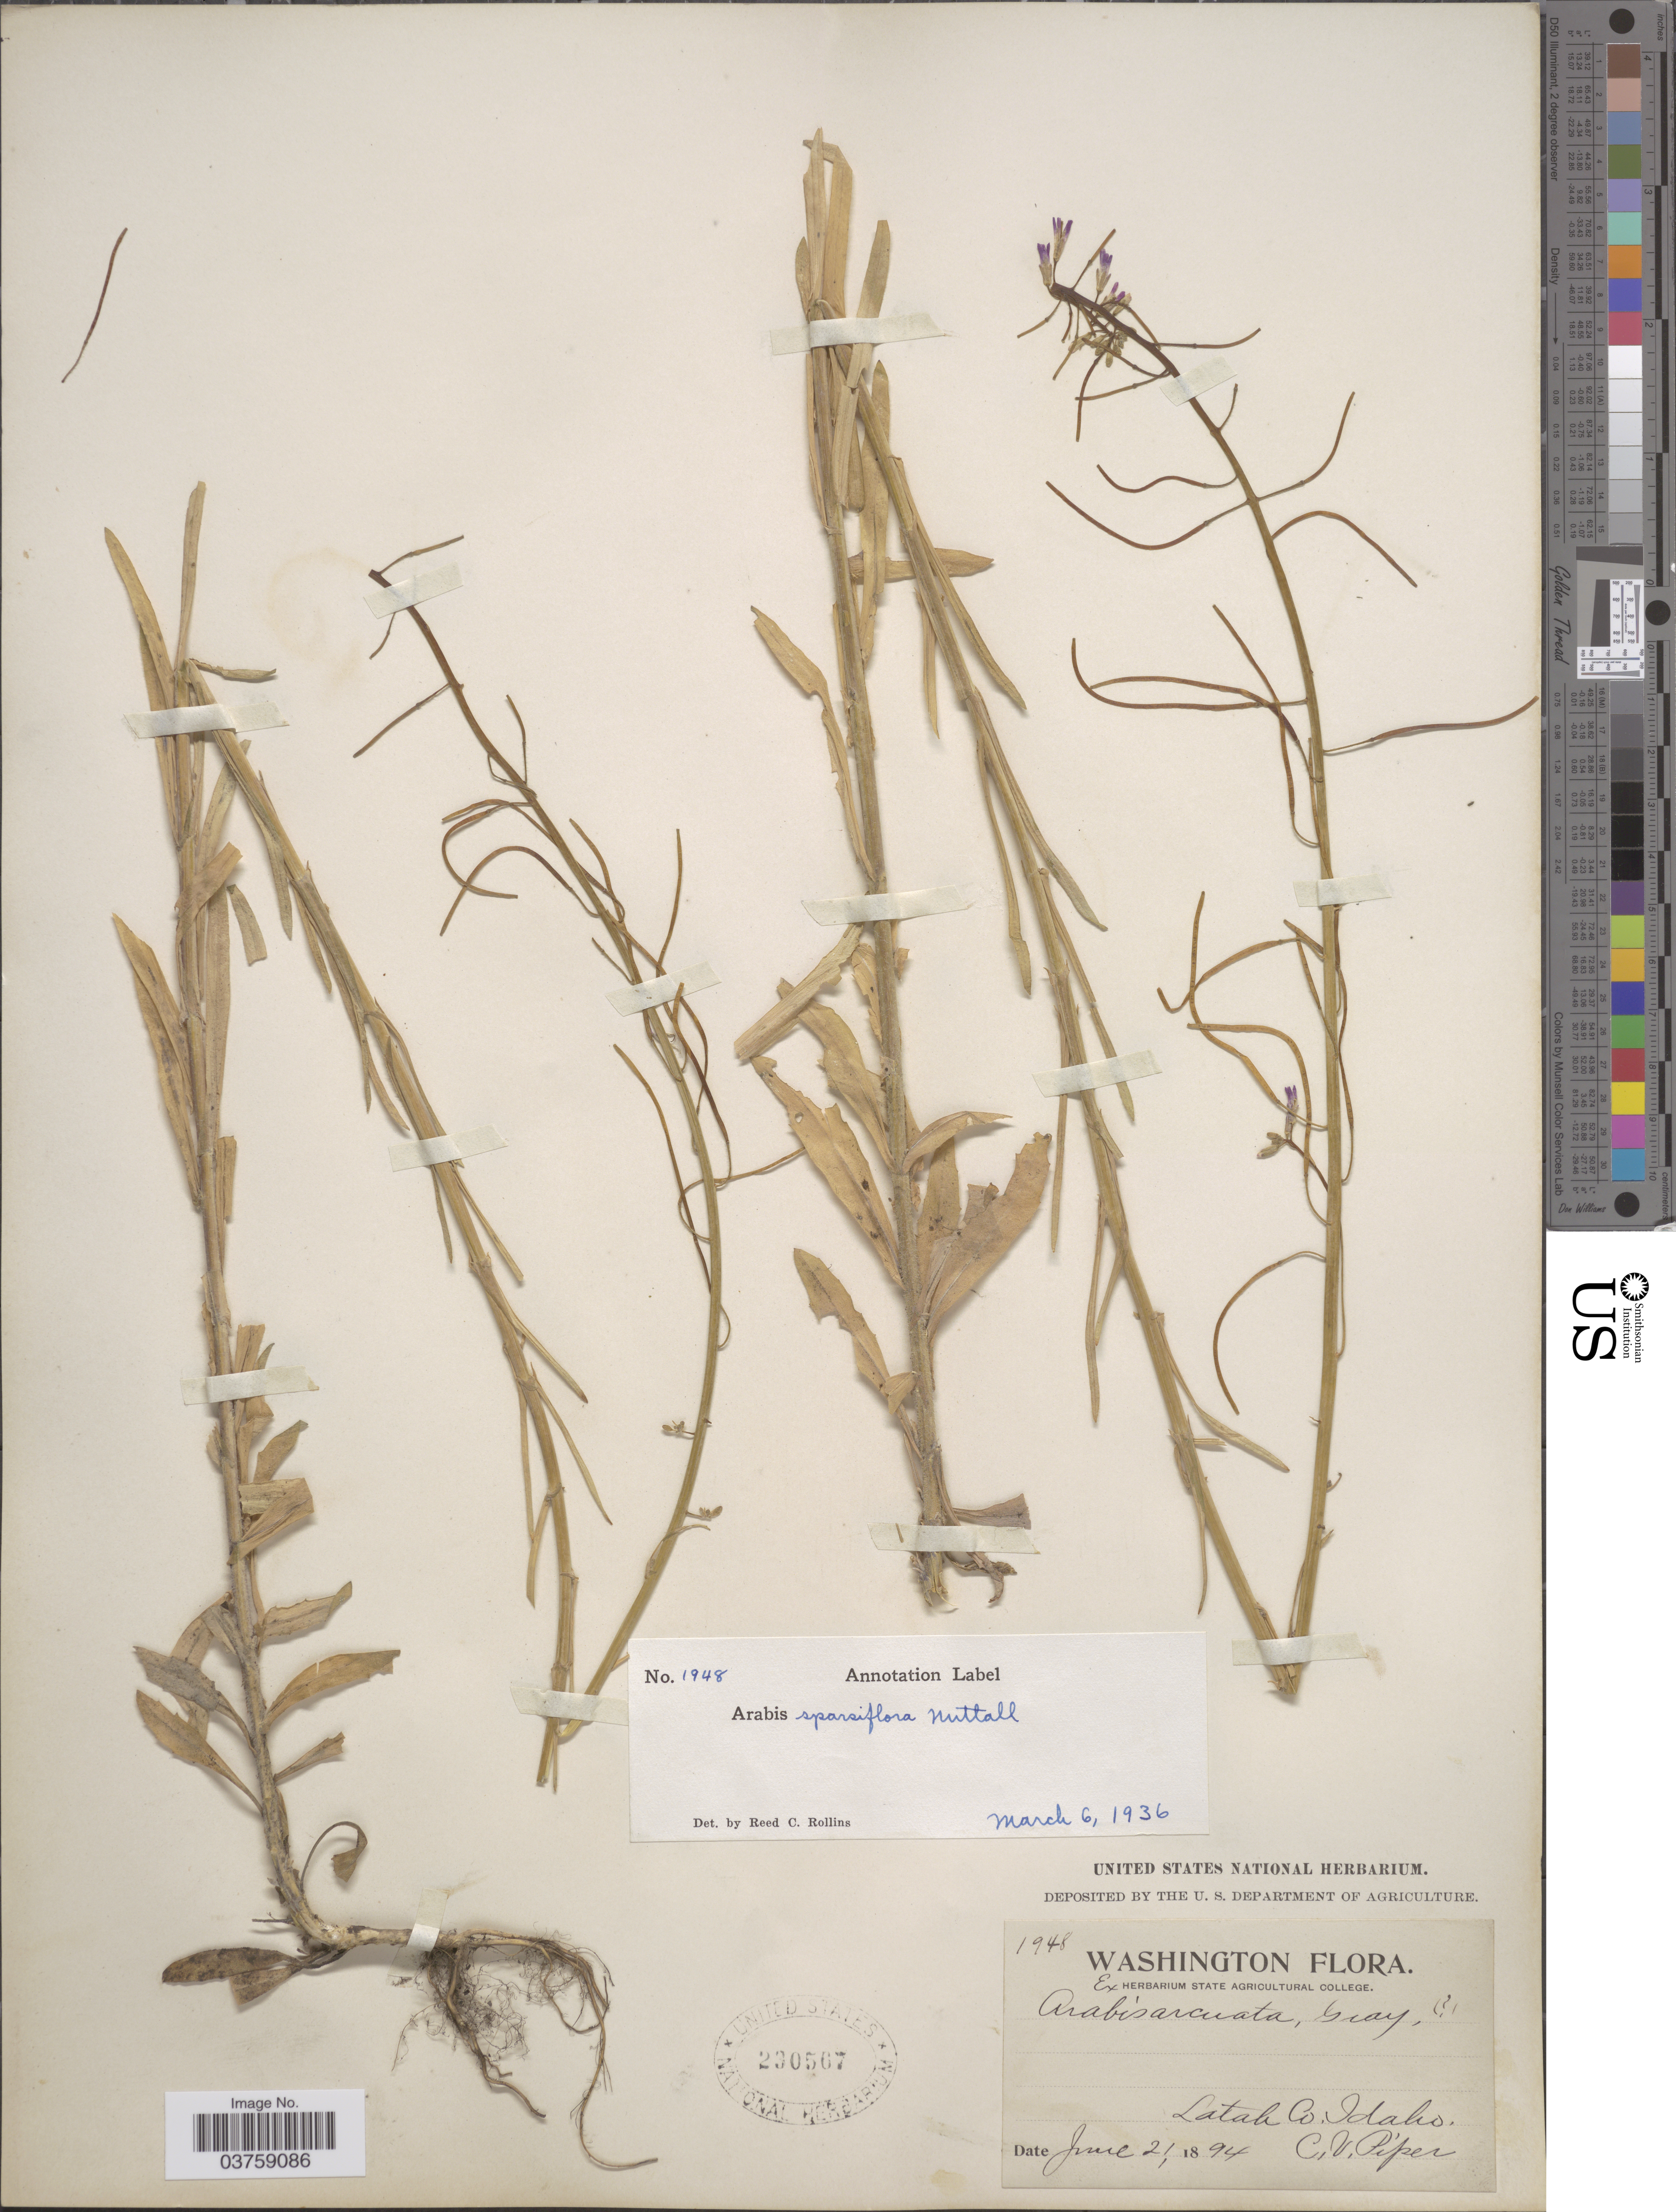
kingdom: Plantae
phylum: Tracheophyta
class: Magnoliopsida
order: Brassicales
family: Brassicaceae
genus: Arabis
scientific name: Arabis sparsiflora var. subvillosa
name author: (S. Watson) Rollins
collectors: C. V. Piper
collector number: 1948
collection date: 1894-06-21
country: United States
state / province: Idaho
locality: Latah Co.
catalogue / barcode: US 230567